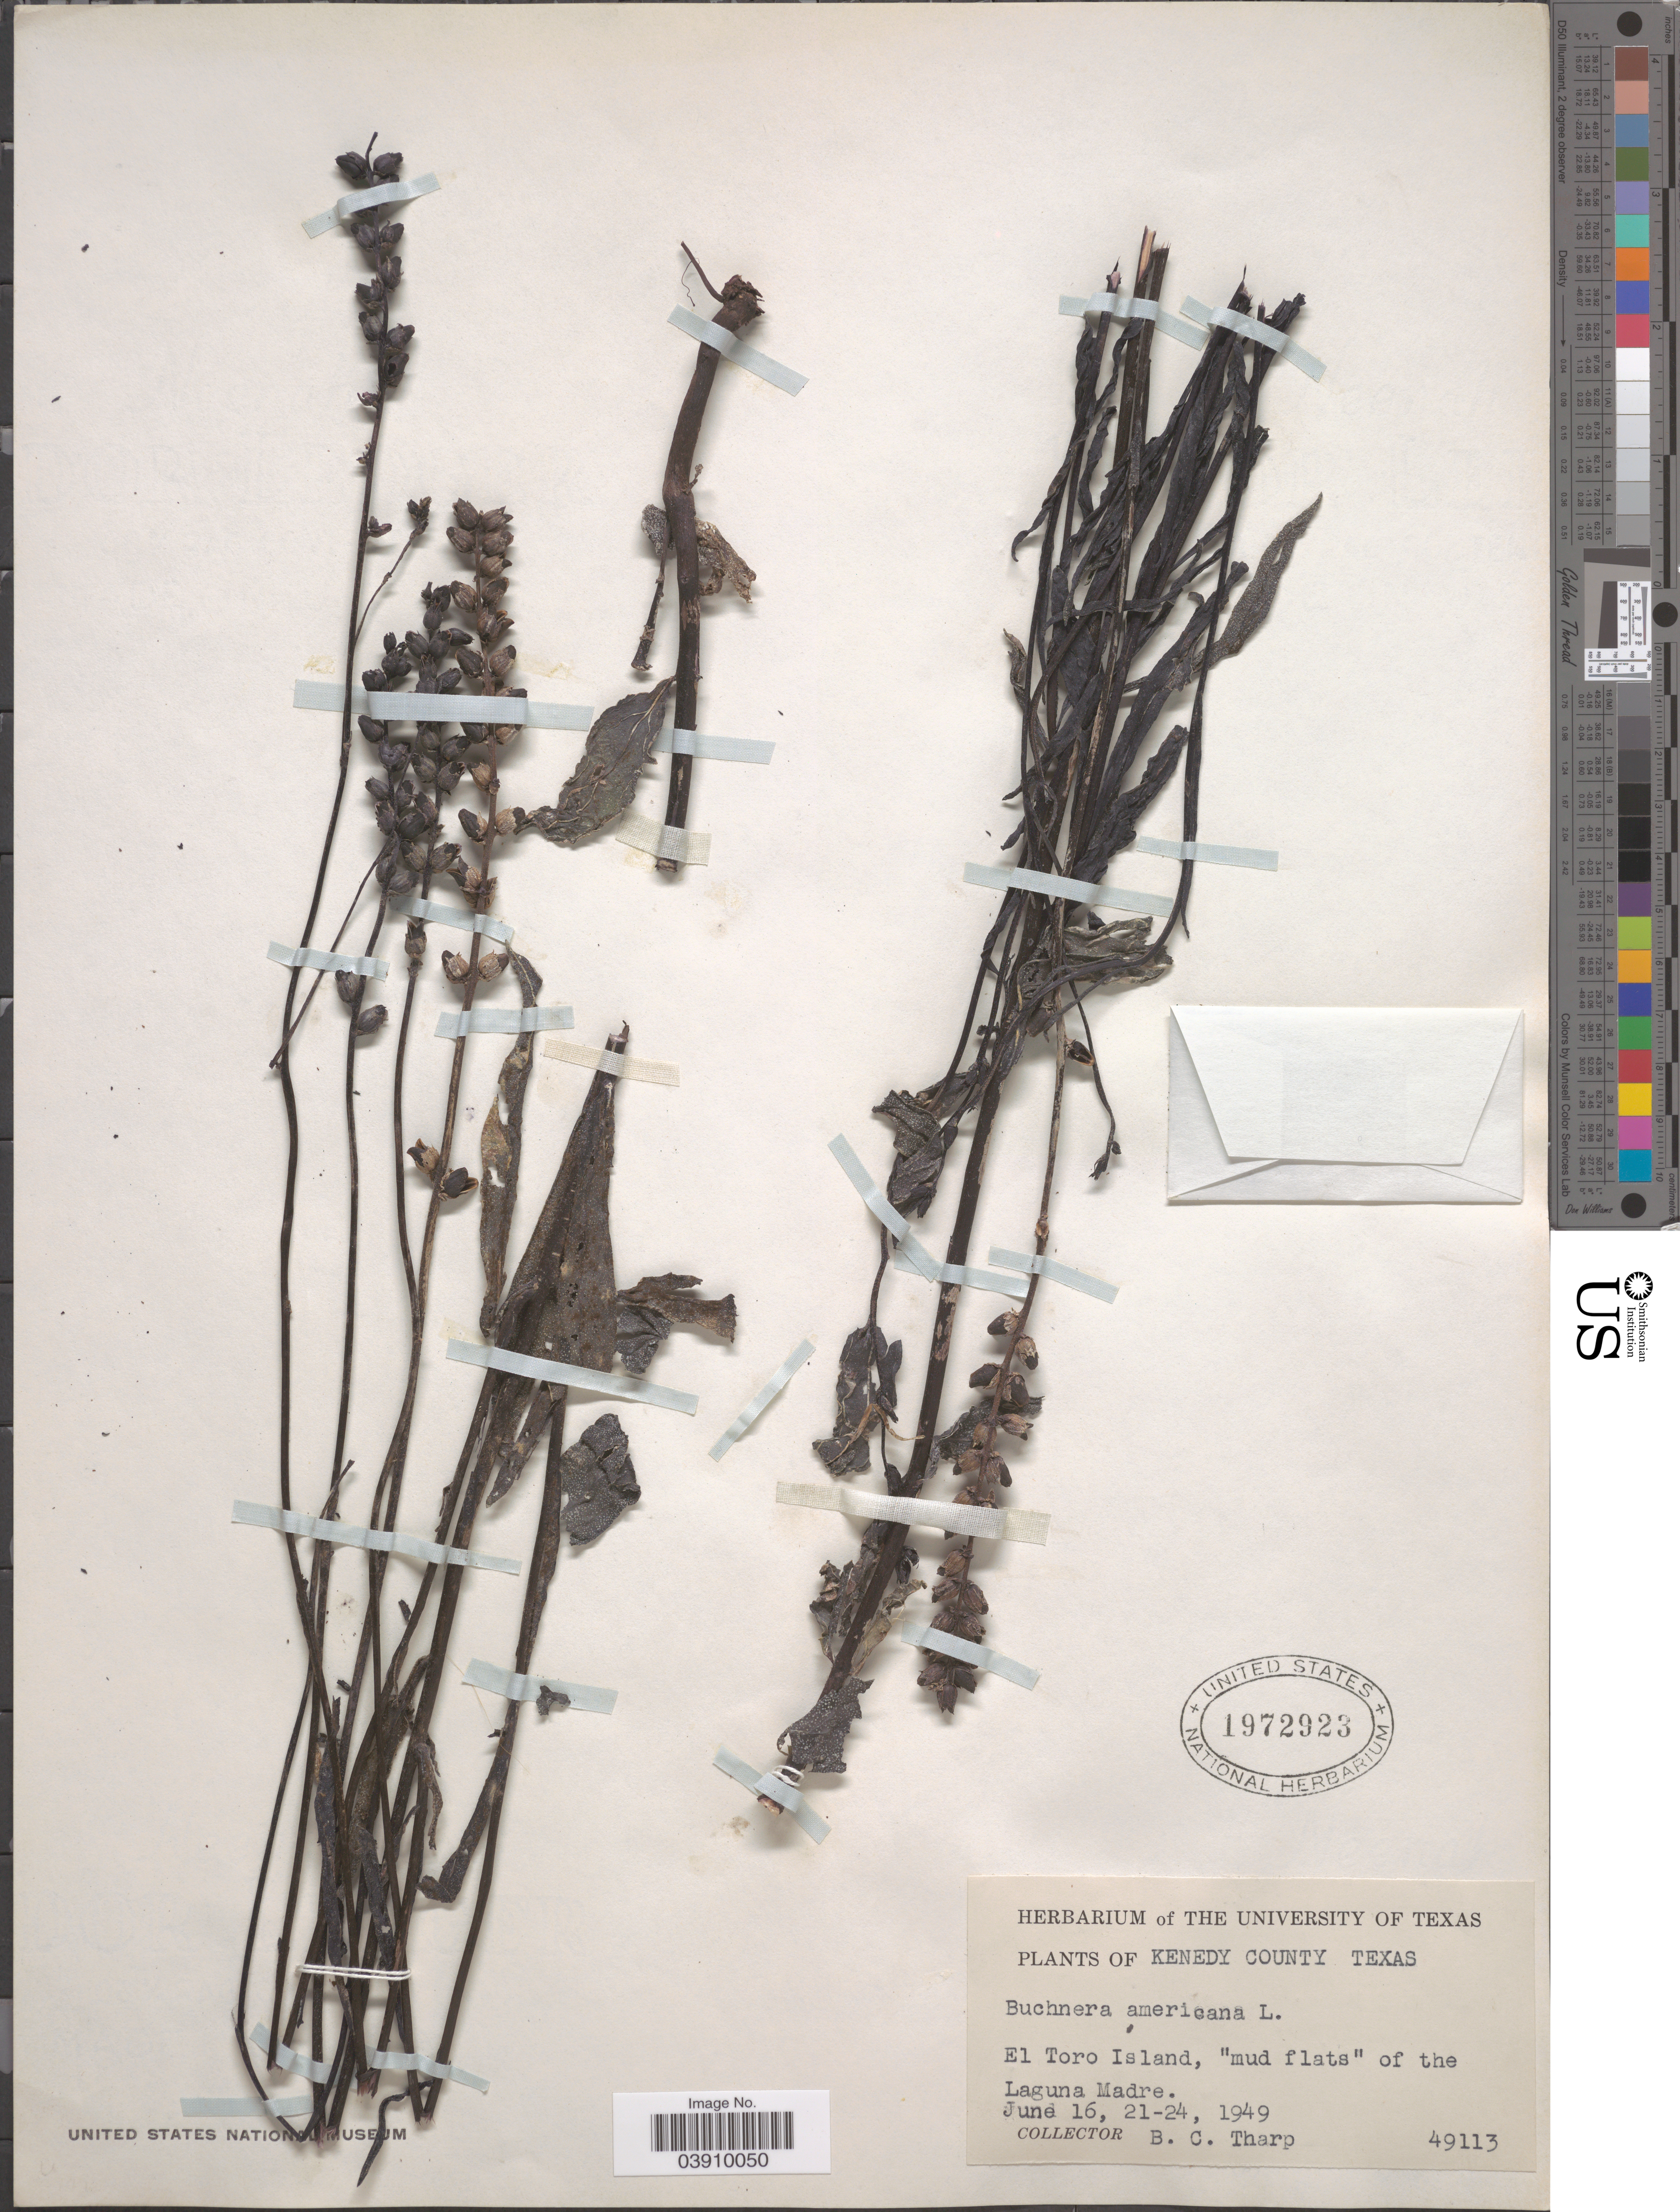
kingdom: Plantae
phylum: Tracheophyta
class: Magnoliopsida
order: Lamiales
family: Orobanchaceae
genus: Buchnera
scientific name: Buchnera americana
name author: L.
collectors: B. C. Tharp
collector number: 49113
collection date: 1949-06-16/1949-06-24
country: United States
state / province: Texas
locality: Kenedy County. El Toro Island, "mud flats" of the Laguna Madre.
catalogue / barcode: US 1972923